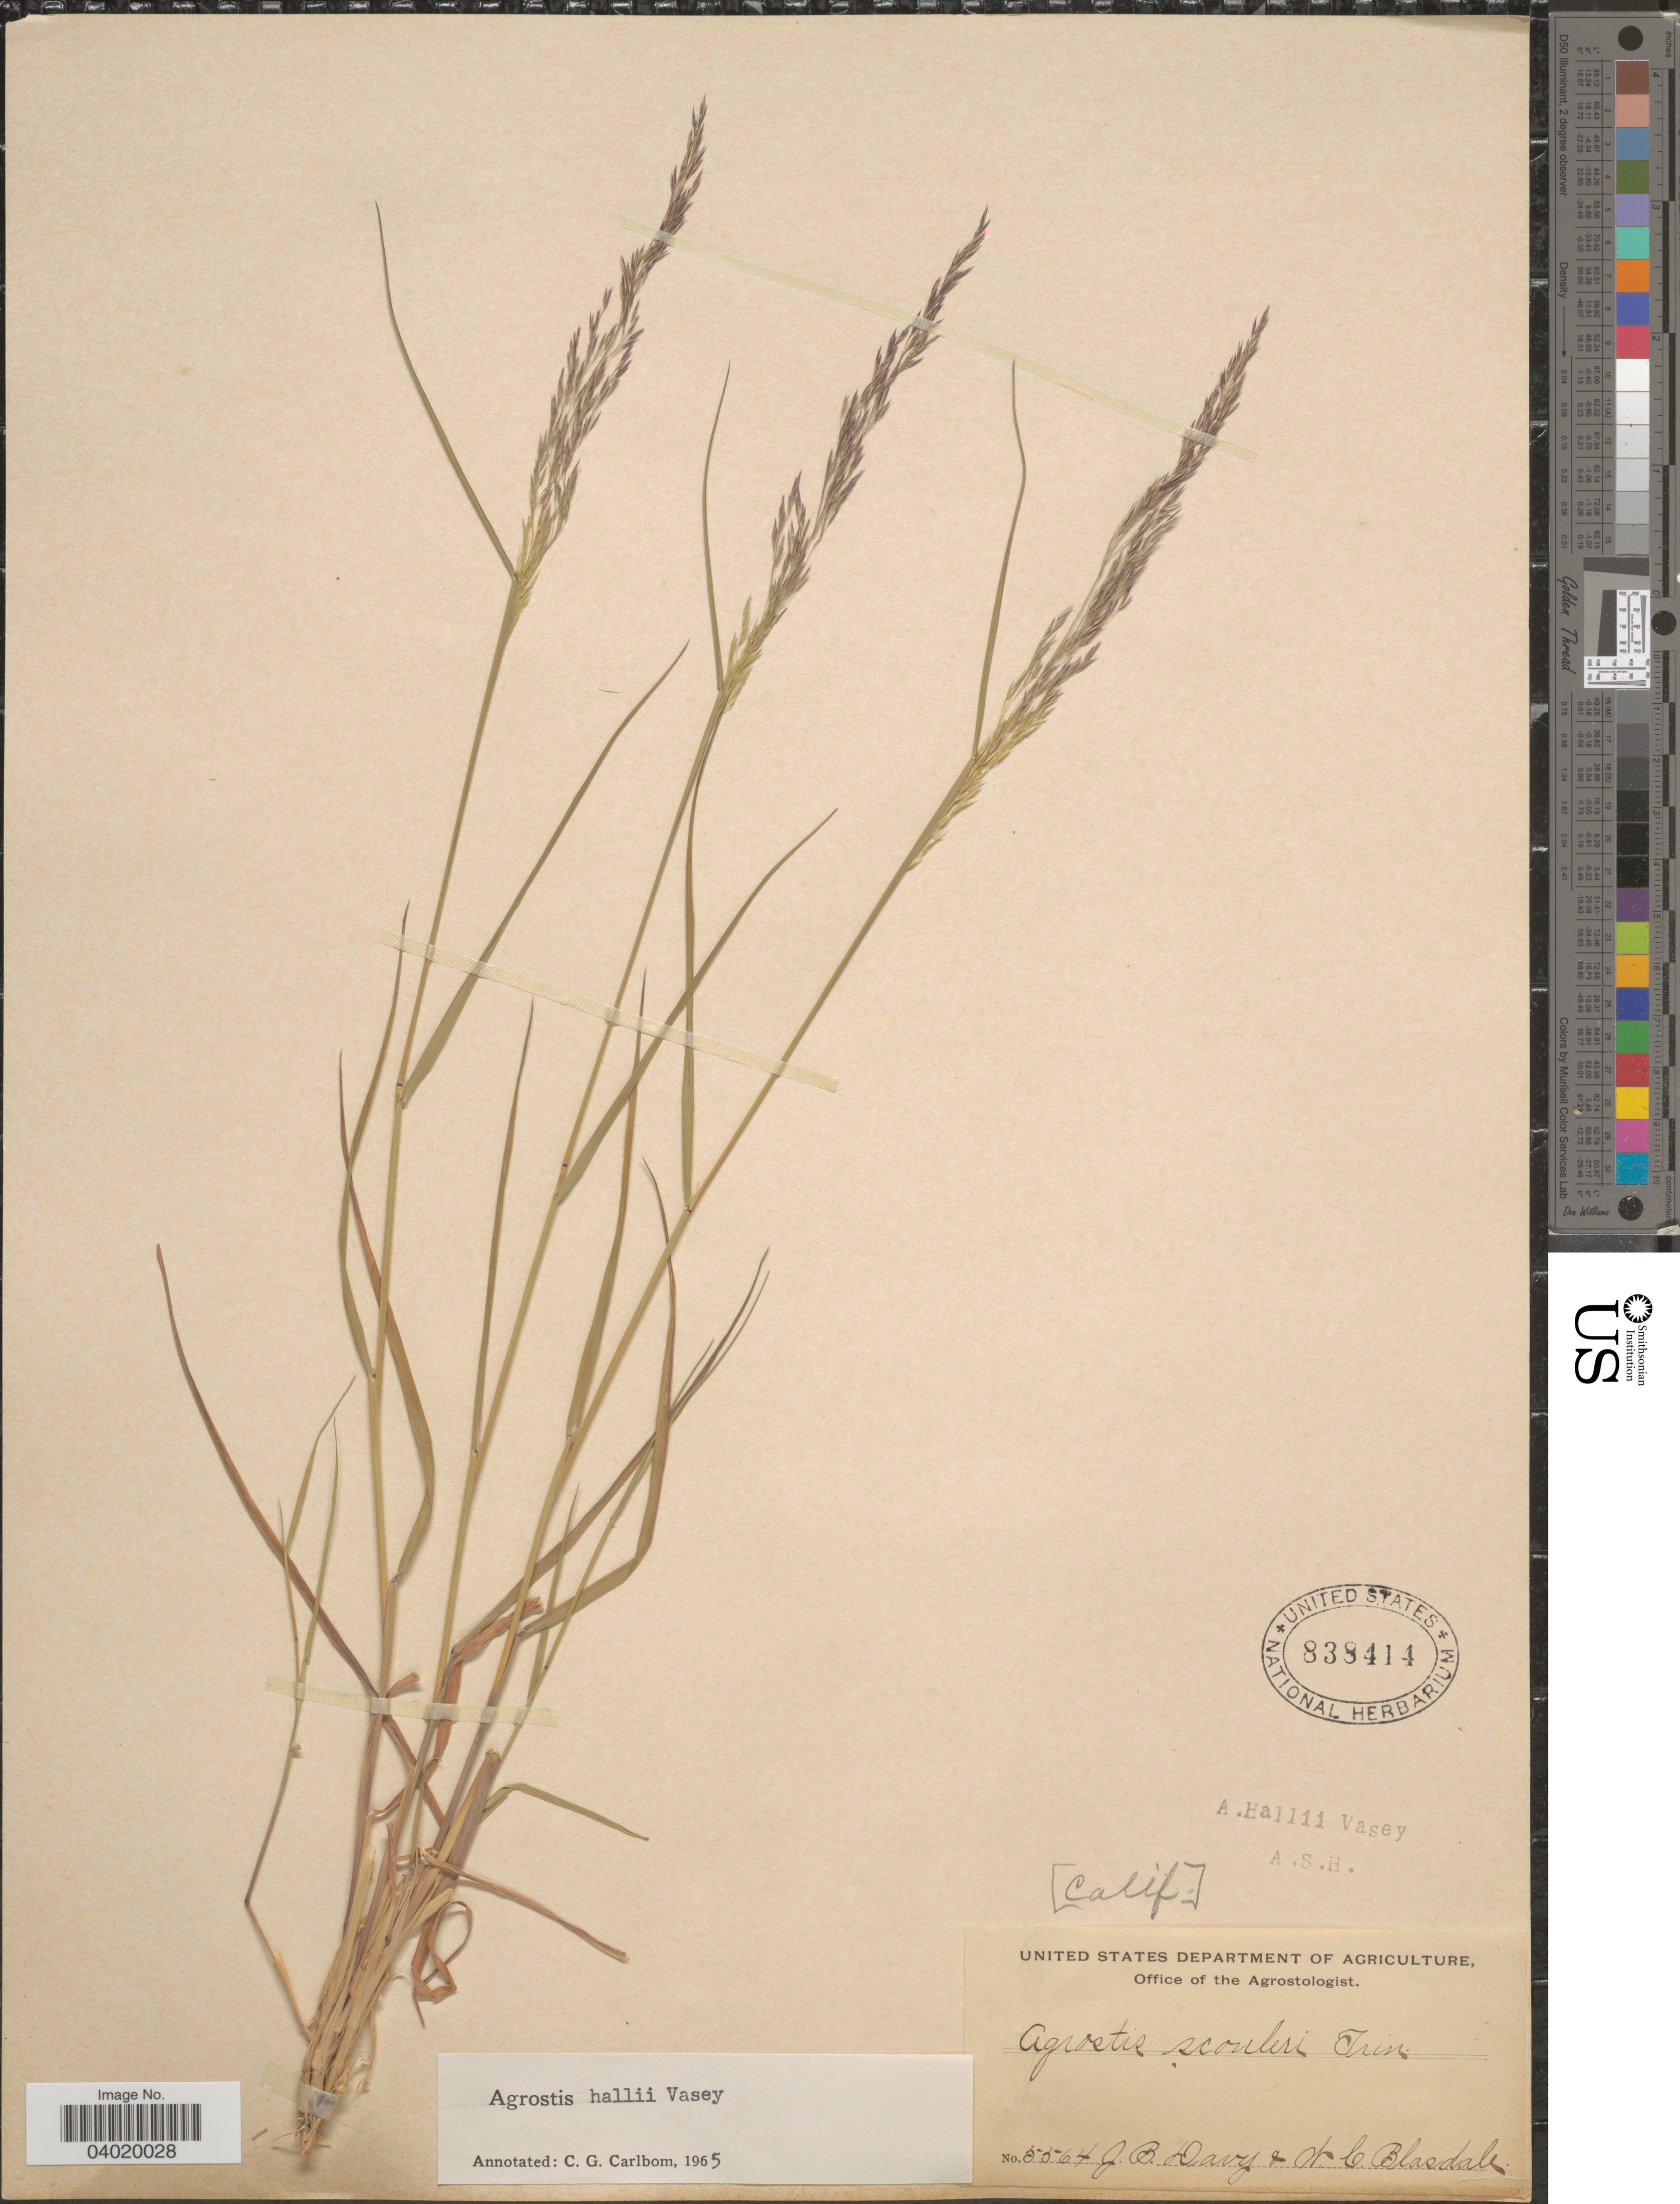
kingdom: Plantae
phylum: Tracheophyta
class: Liliopsida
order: Poales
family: Poaceae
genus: Agrostis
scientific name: Agrostis hallii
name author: Vasey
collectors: J. Burtt Davy & W. Blasdale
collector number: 5564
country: United States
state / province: California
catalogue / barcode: US 838414